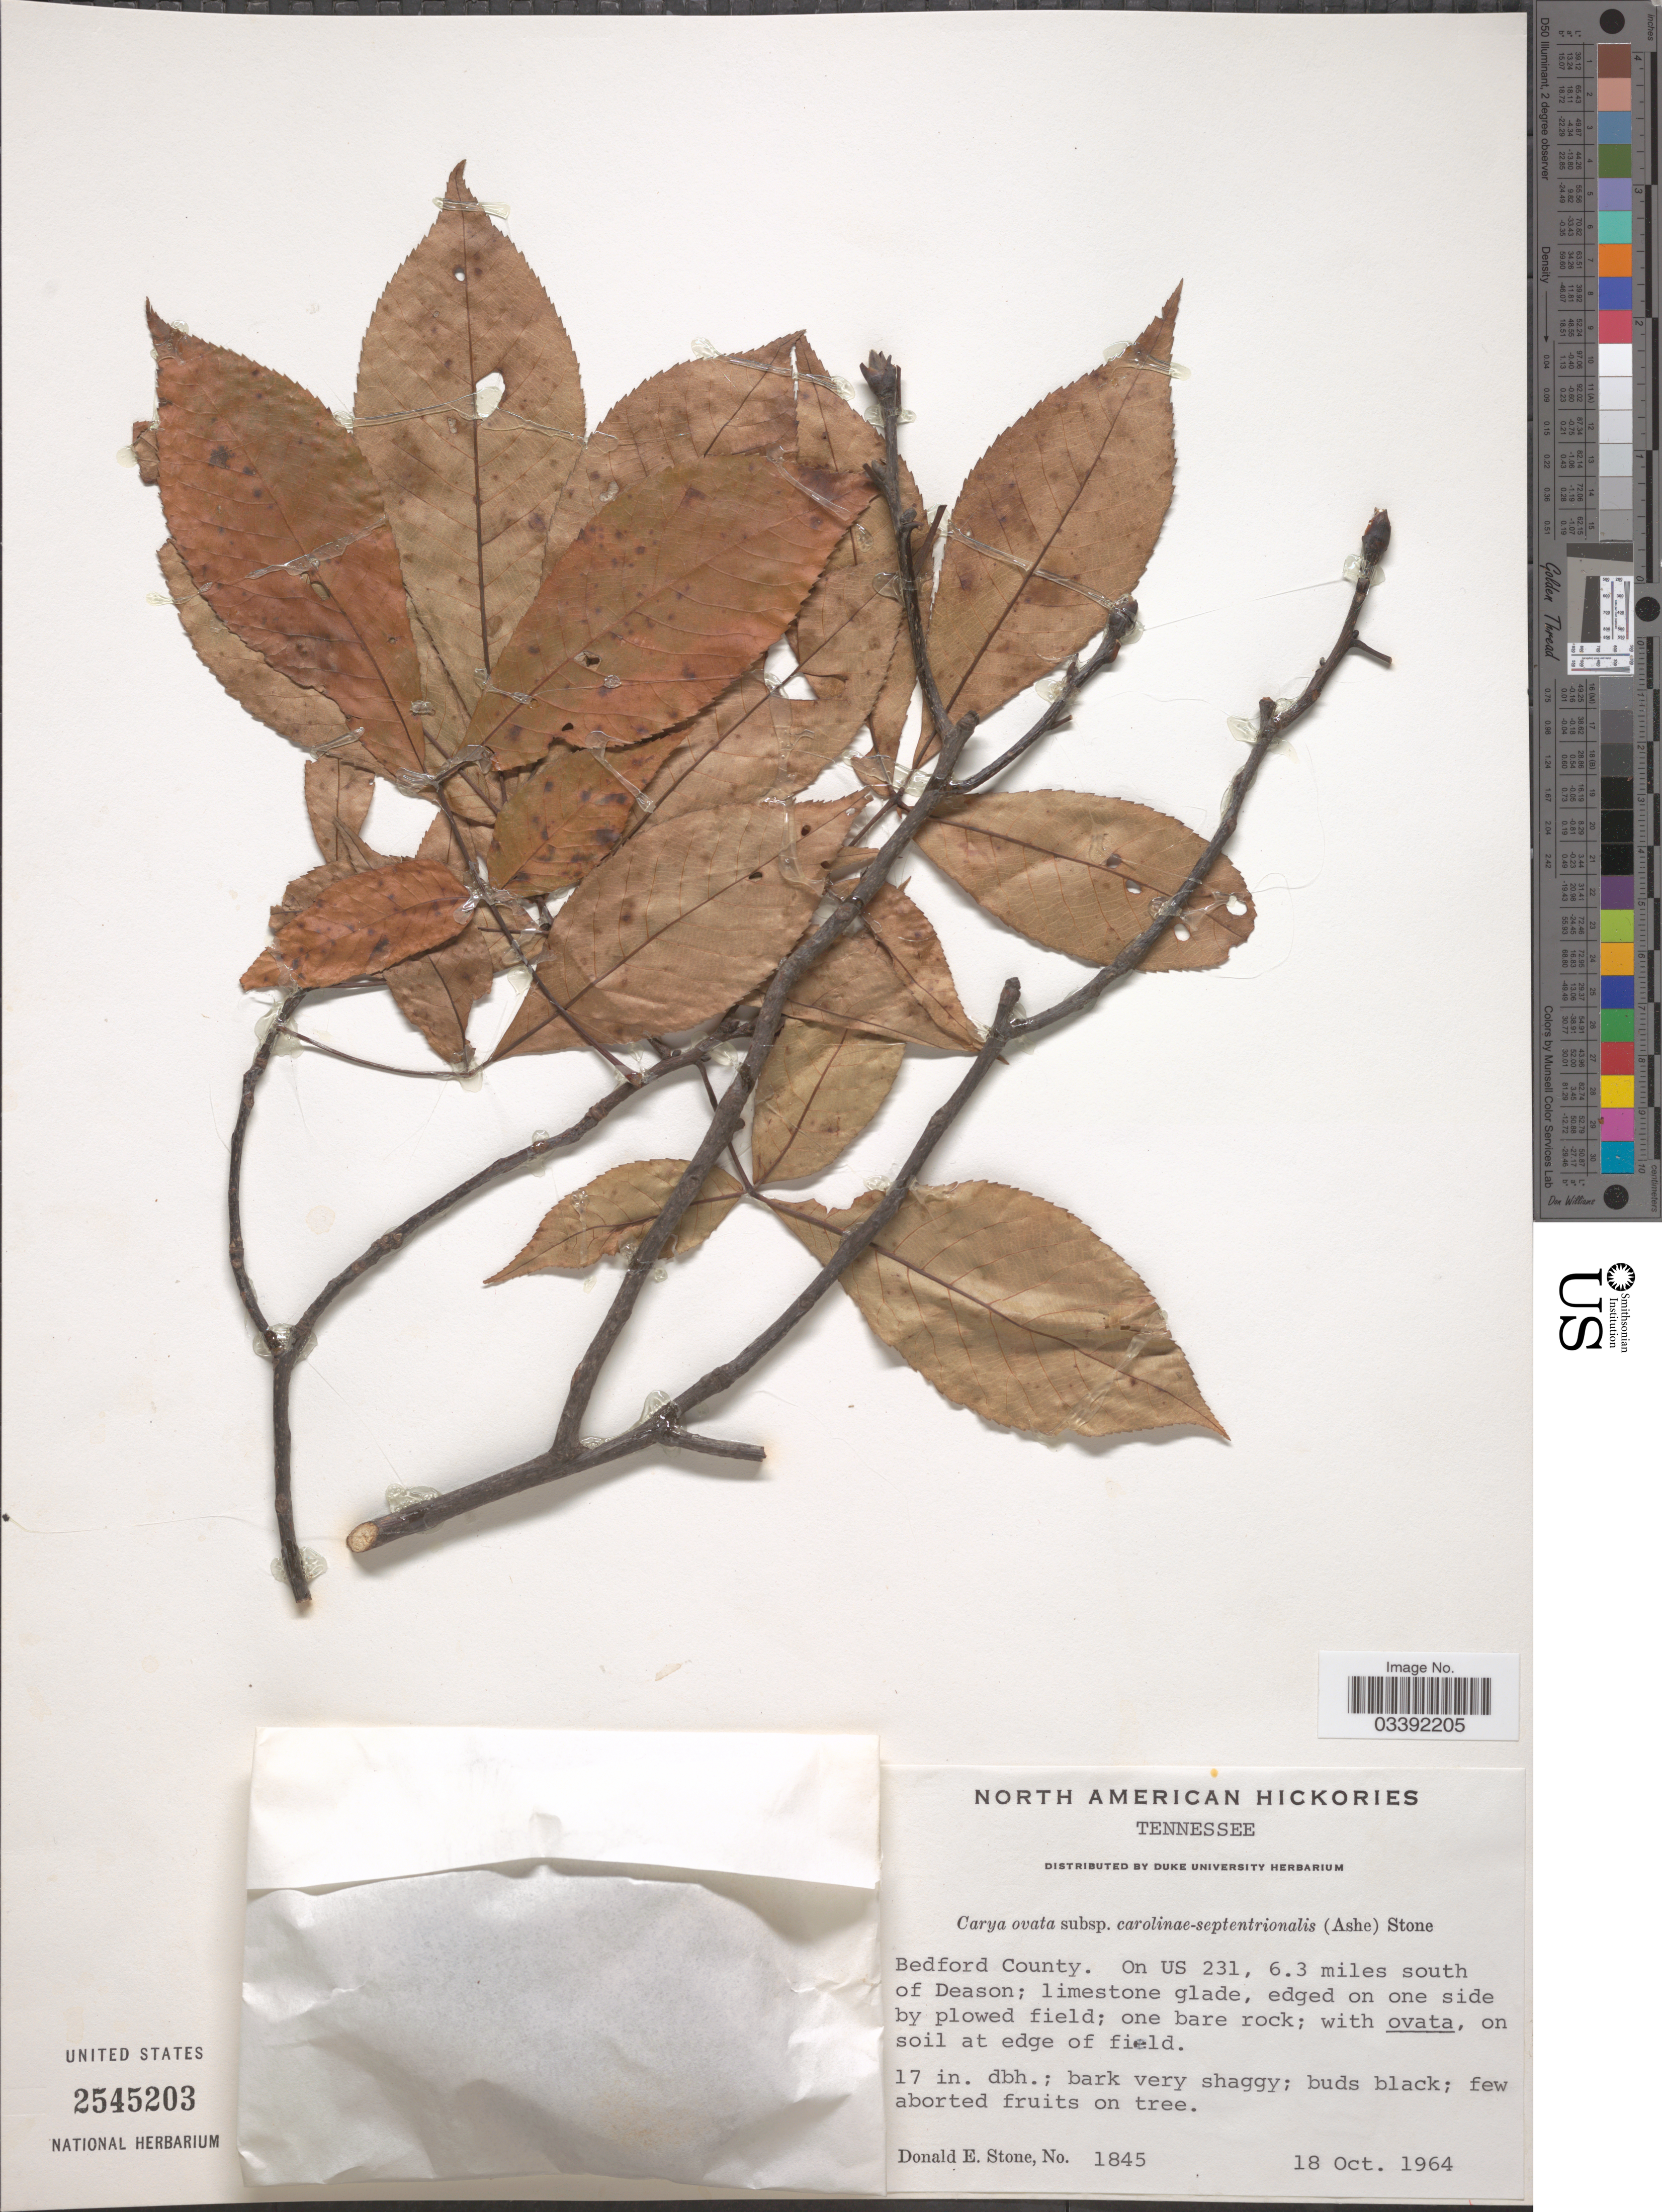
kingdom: Plantae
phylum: Tracheophyta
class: Magnoliopsida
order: Fagales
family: Juglandaceae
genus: Carya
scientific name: Carya ovata subsp. carolinae-septentrionalis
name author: (Ashe) Engl. & Graebn.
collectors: D. Stone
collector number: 1845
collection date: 1964-10-18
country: United States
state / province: Tennessee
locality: Bedford County. On US 231, 6.3 miles south of Deason.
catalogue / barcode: US 2545203